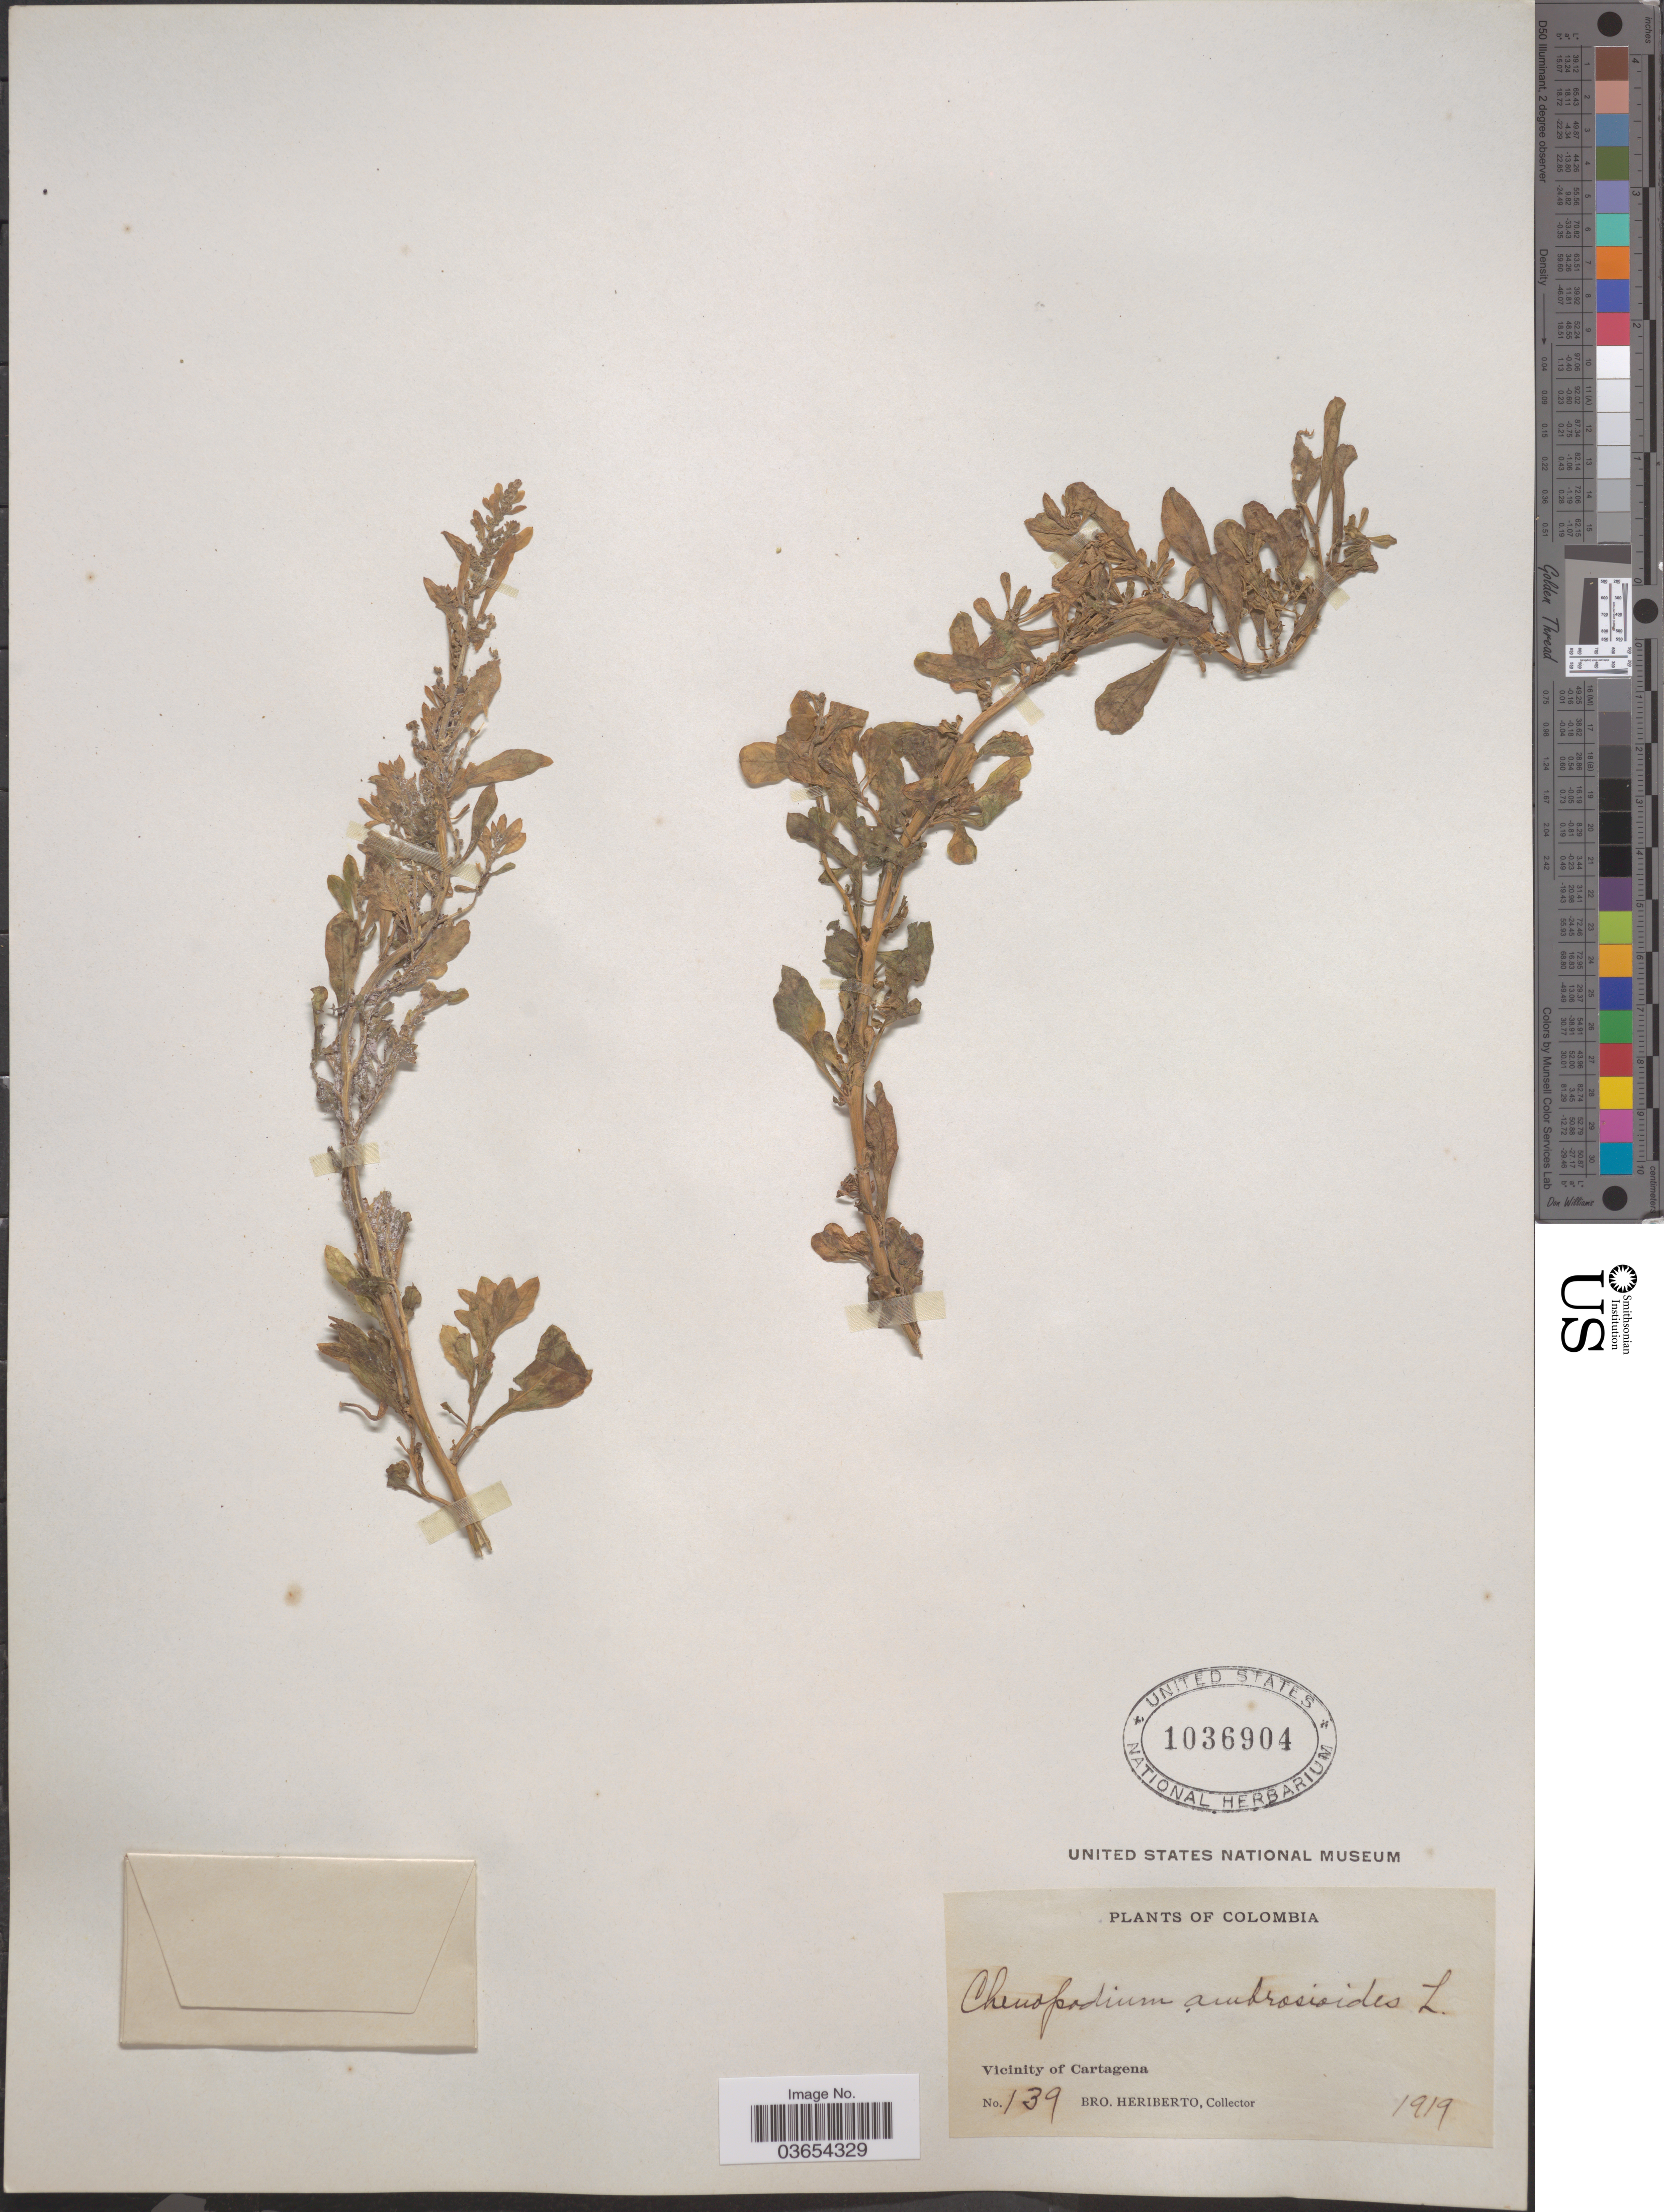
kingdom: Plantae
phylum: Tracheophyta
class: Magnoliopsida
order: Caryophyllales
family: Amaranthaceae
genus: Chenopodium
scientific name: Chenopodium ambrosioides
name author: L.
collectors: B. Heriberto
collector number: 139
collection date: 1919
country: Colombia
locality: Vicinity of Cartagena.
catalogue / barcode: US 1036904